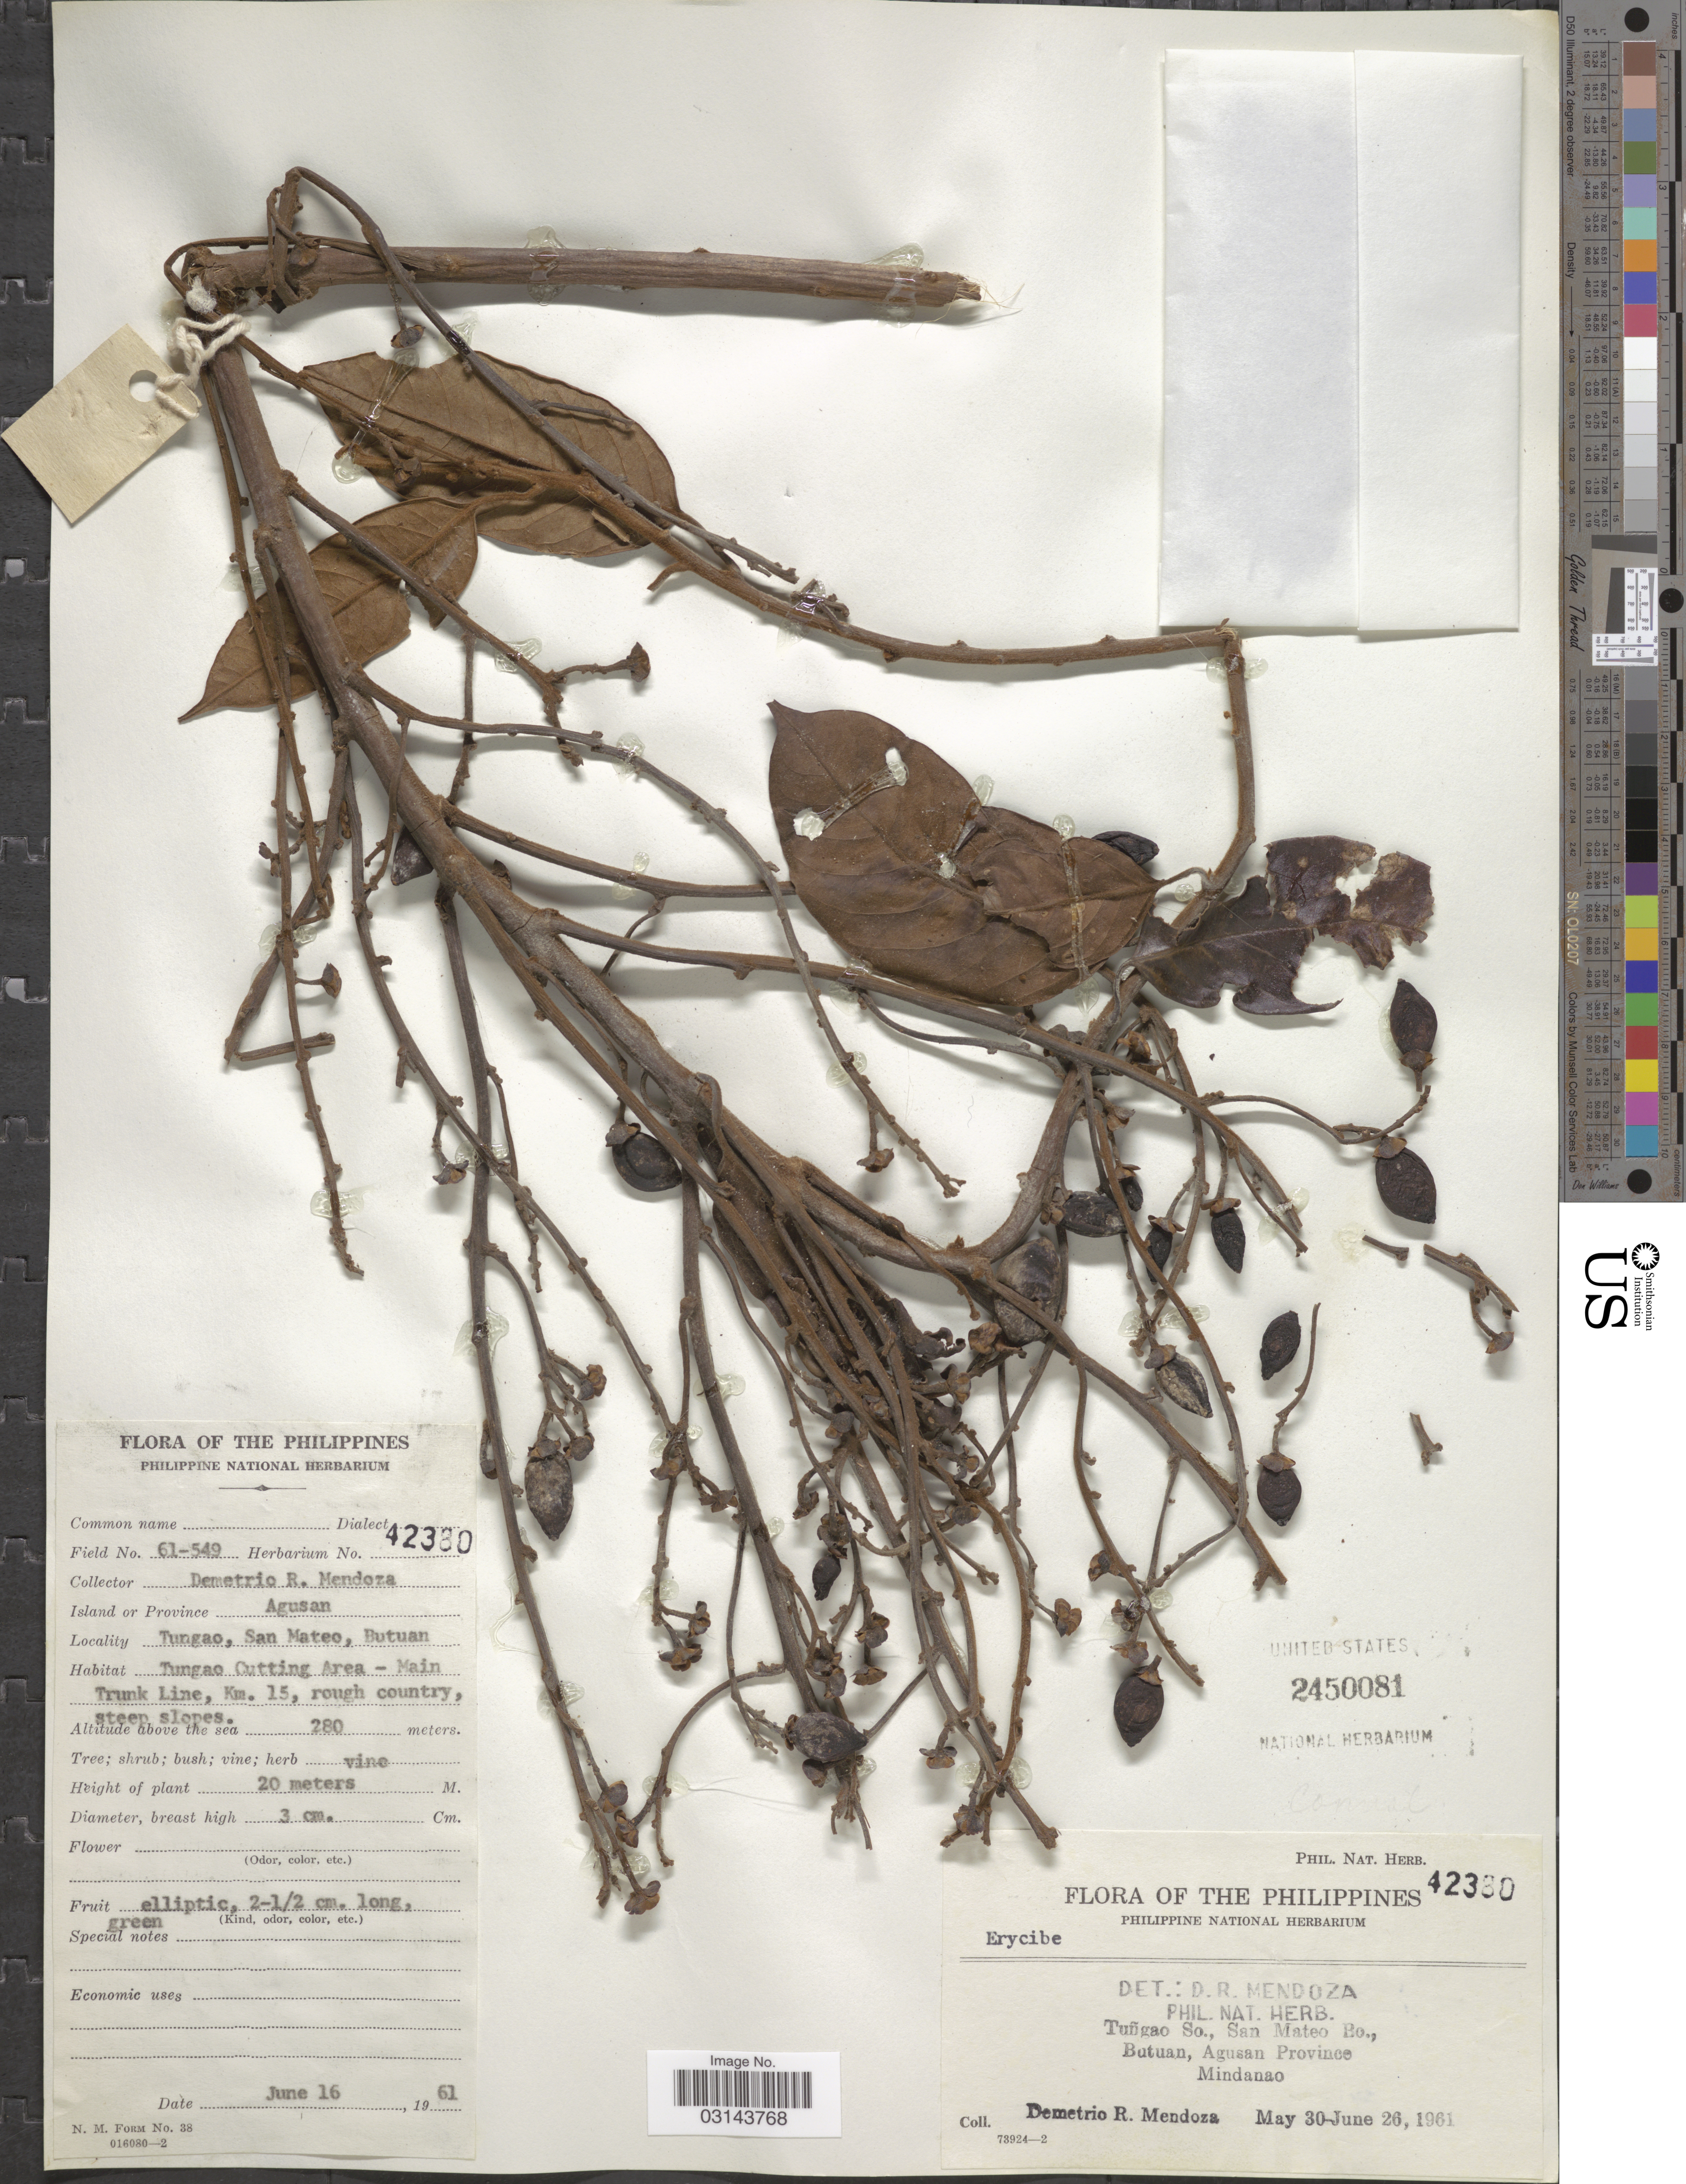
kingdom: Plantae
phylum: Tracheophyta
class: Magnoliopsida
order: Solanales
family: Convolvulaceae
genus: Erycibe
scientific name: Erycibe sp.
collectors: D. Mendoza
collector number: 61-459/Phil Nat Herb 42380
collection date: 1961-06-16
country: Philippines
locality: Tuñgao So., San Mateo Bo., Butuan, Agusan Province Mindanao. Island or Province Agusan. Tungao Cutting Area - Main Trunk Line, Km. 15, rough country.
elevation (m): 280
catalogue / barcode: US 2450081